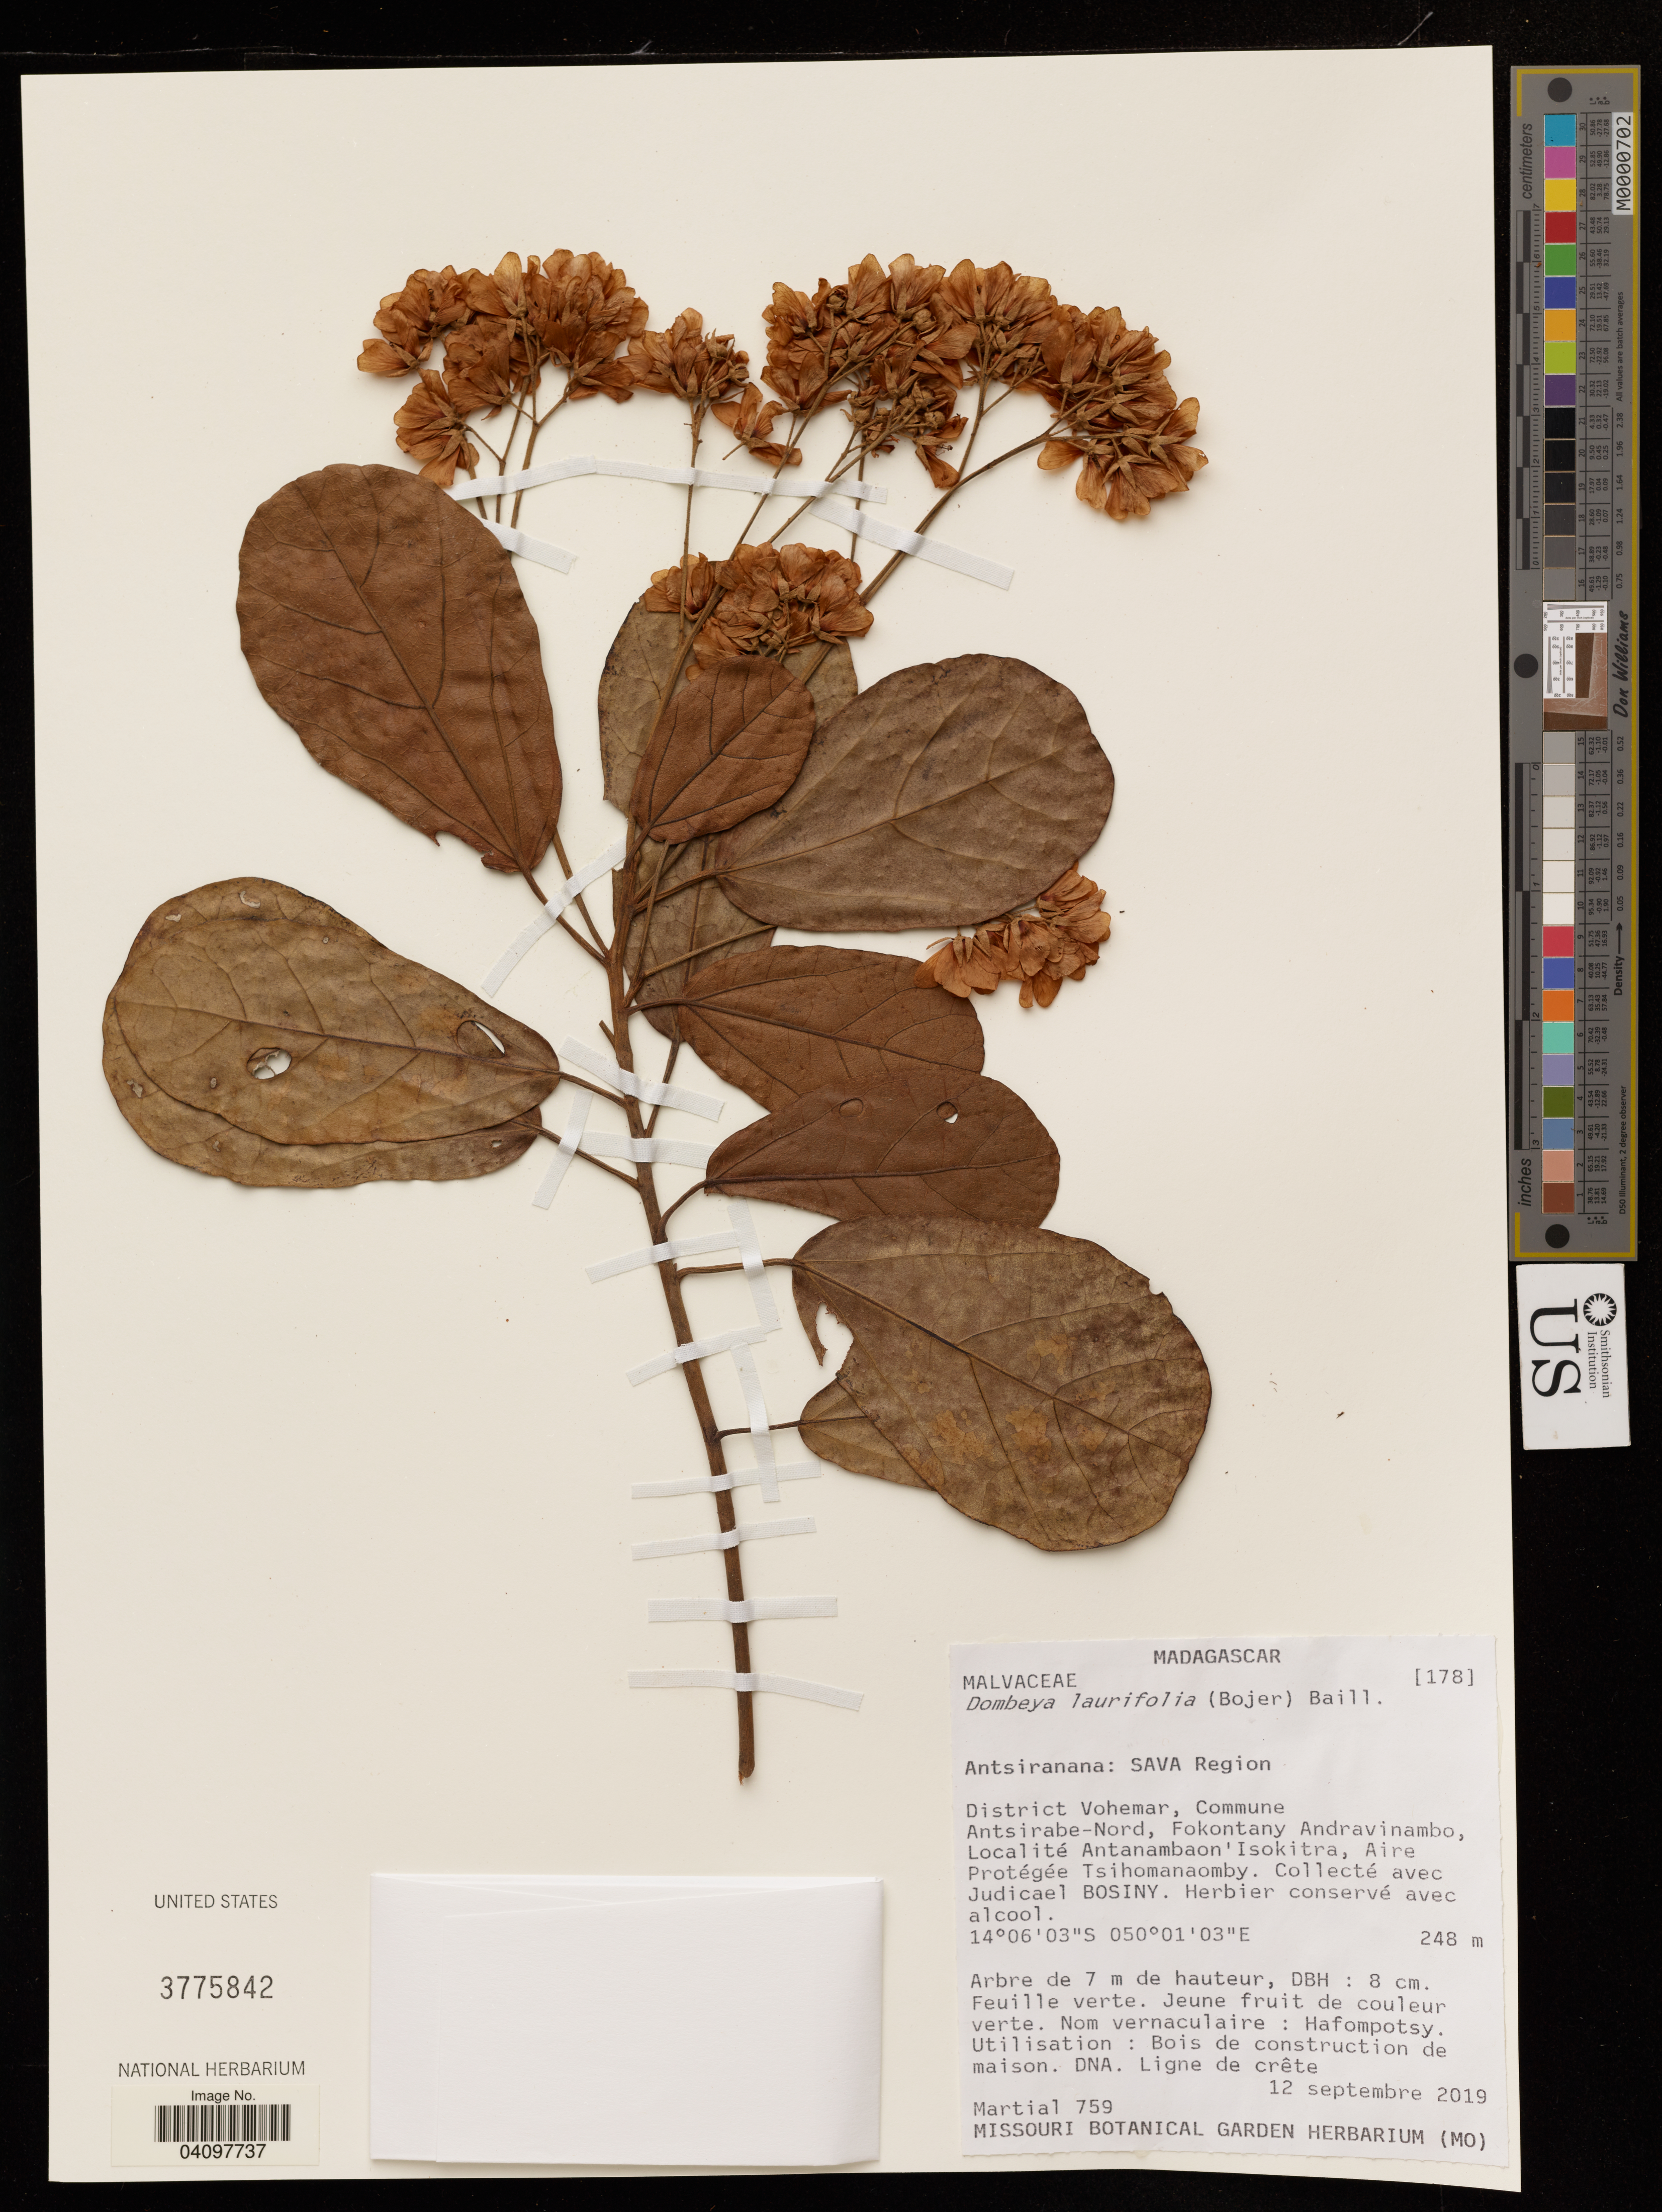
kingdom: Plantae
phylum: Tracheophyta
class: Magnoliopsida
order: Malvales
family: Malvaceae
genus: Dombeya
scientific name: Dombeya laurifolia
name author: (Bojer) Baill.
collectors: Martial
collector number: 759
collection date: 2019-09-12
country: Madagascar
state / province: Antsiranana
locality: Sava Region. District Vohemar, Commune Antsirabe-Nord, Fokontany Andravinambo, Localité Antanambaon'Isokitra, Aire Protégée Tsihomanaomby.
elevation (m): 248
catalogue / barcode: US 3775842